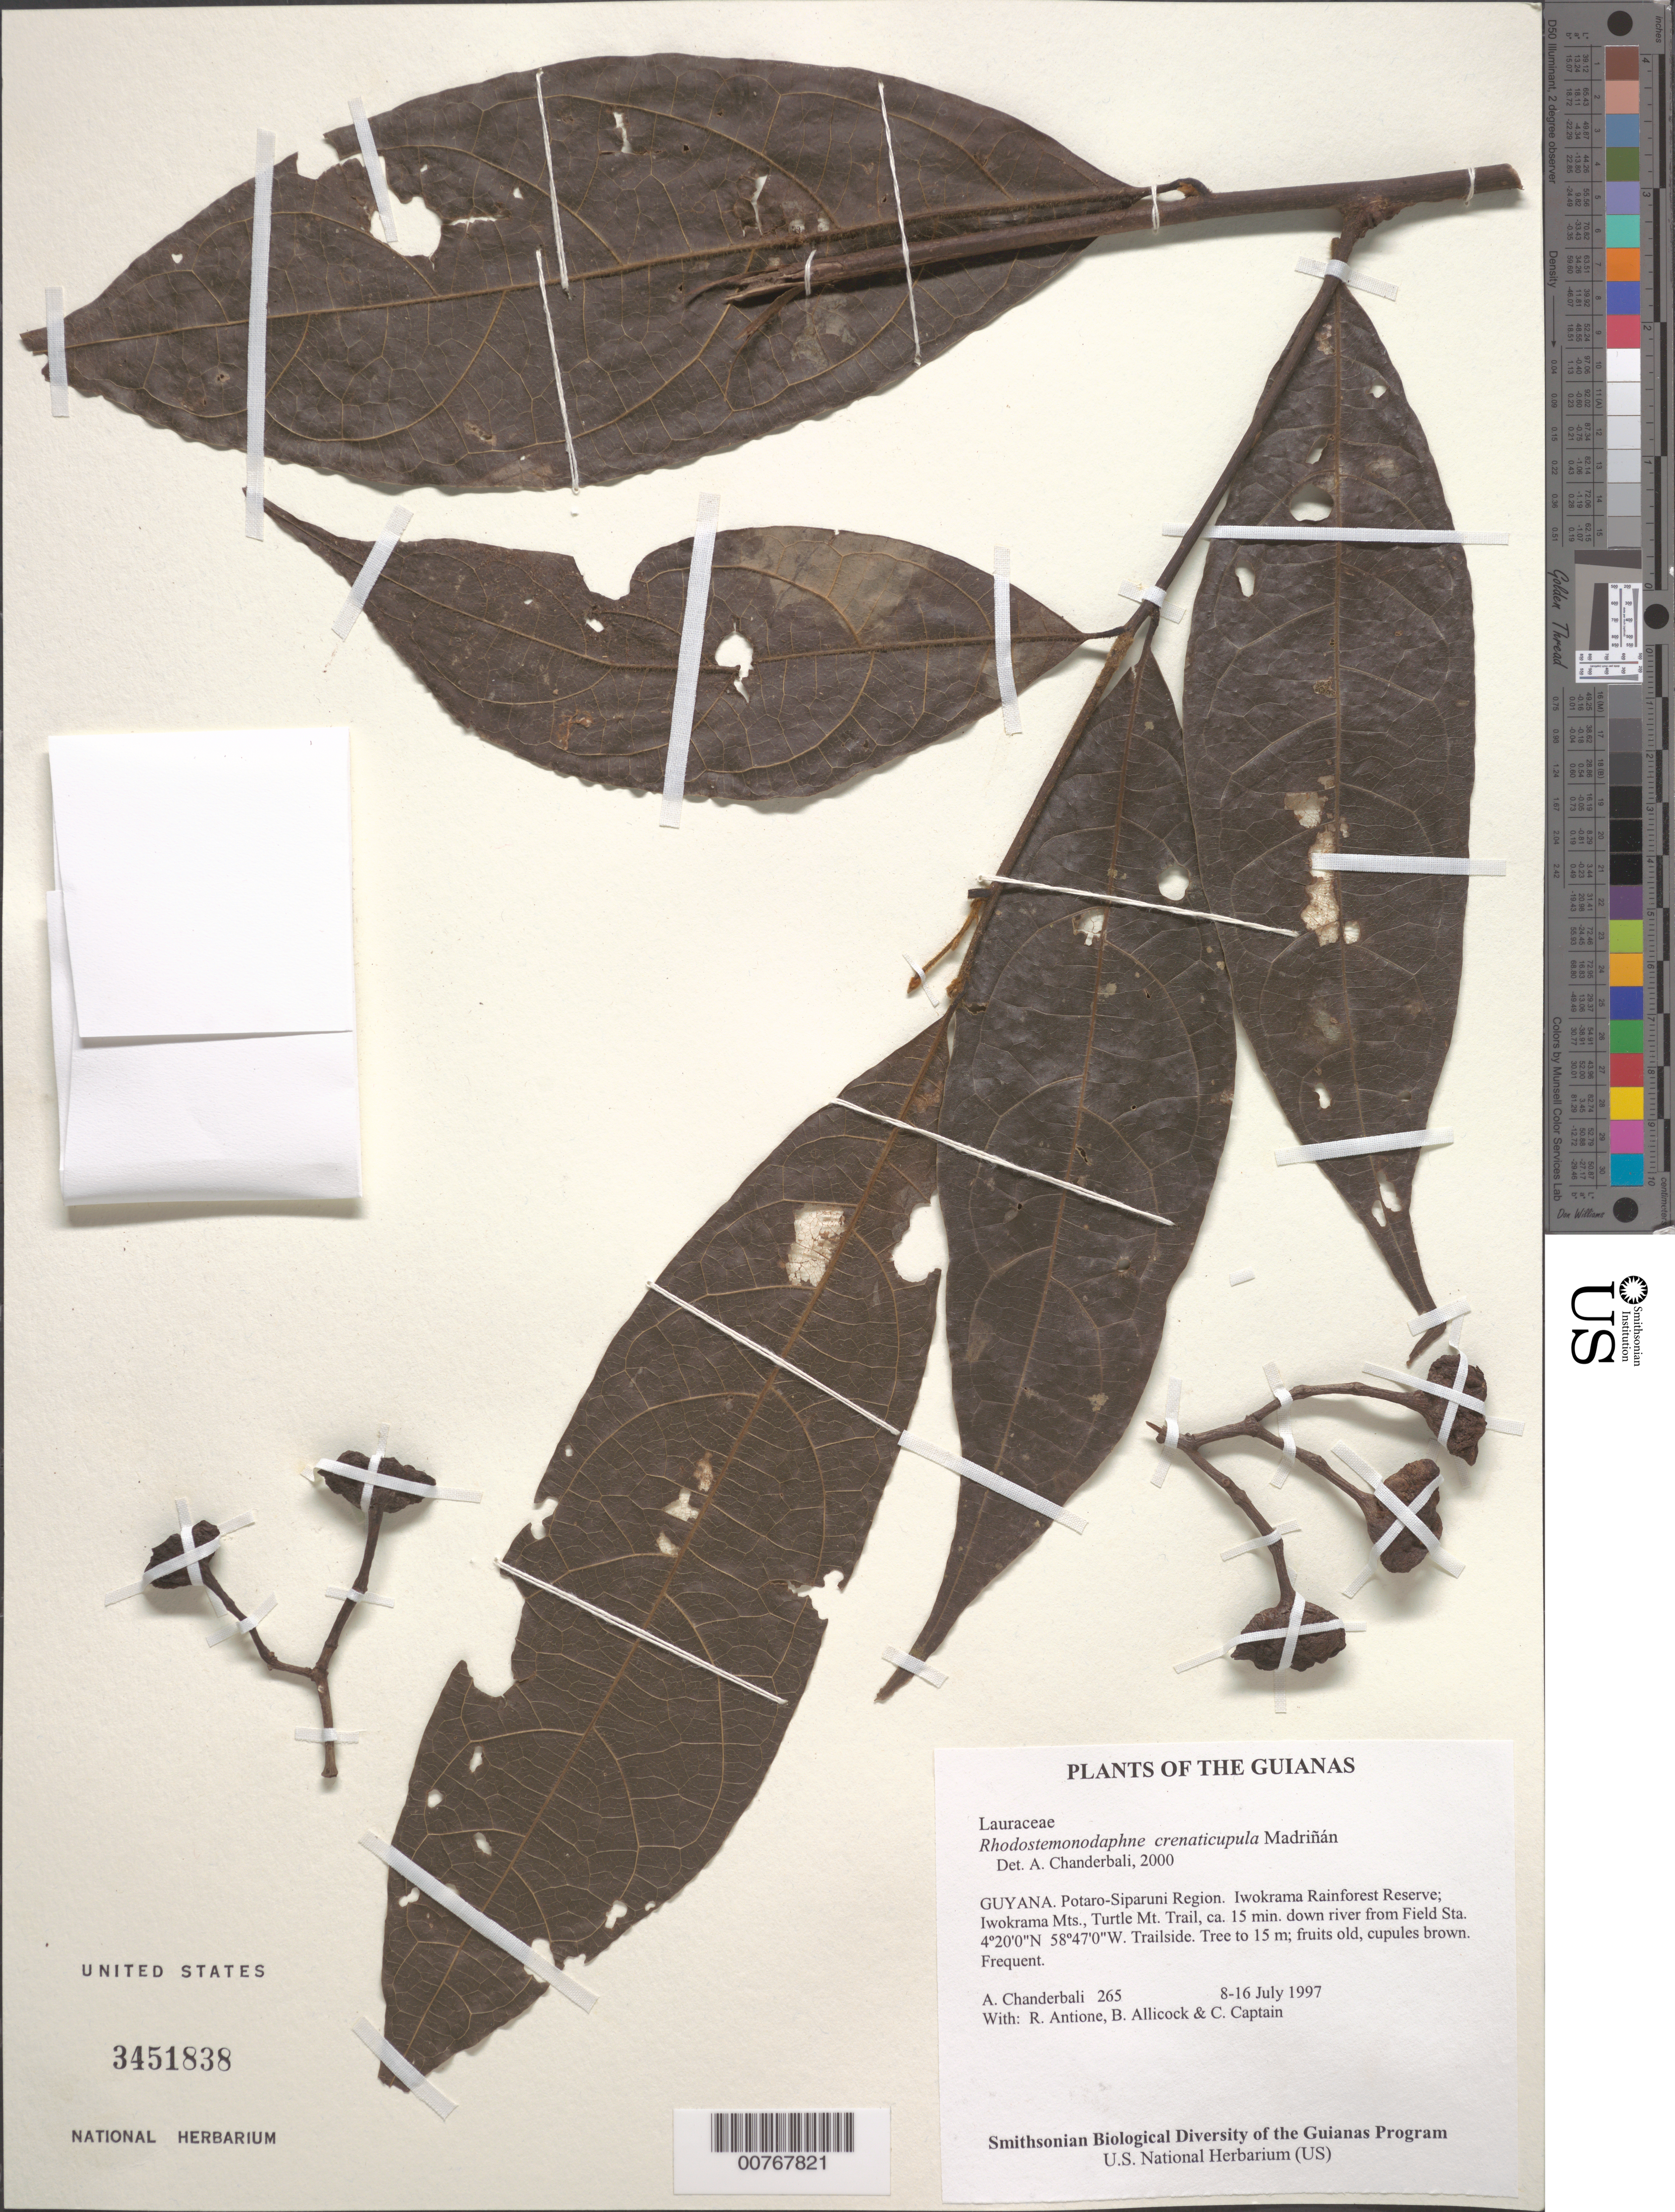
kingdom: Plantae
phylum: Tracheophyta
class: Magnoliopsida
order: Laurales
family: Lauraceae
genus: Rhodostemonodaphne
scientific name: Rhodostemonodaphne crenaticupula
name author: Madriñán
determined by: Chanderbali, Andre Shashi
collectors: A. S. Chanderbali, R. Antione, B. Allicock & C. Captain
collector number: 265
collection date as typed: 8-16 July 1997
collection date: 1997-07-08/1997-07-16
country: Guyana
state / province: Potaro-Siparuni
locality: Iwokrama Rainforest Reserve; Iwokrama Mts., Turtle Mt. Trail, ca. 15 min. down river from Field Station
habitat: Trailside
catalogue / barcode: US 3451838